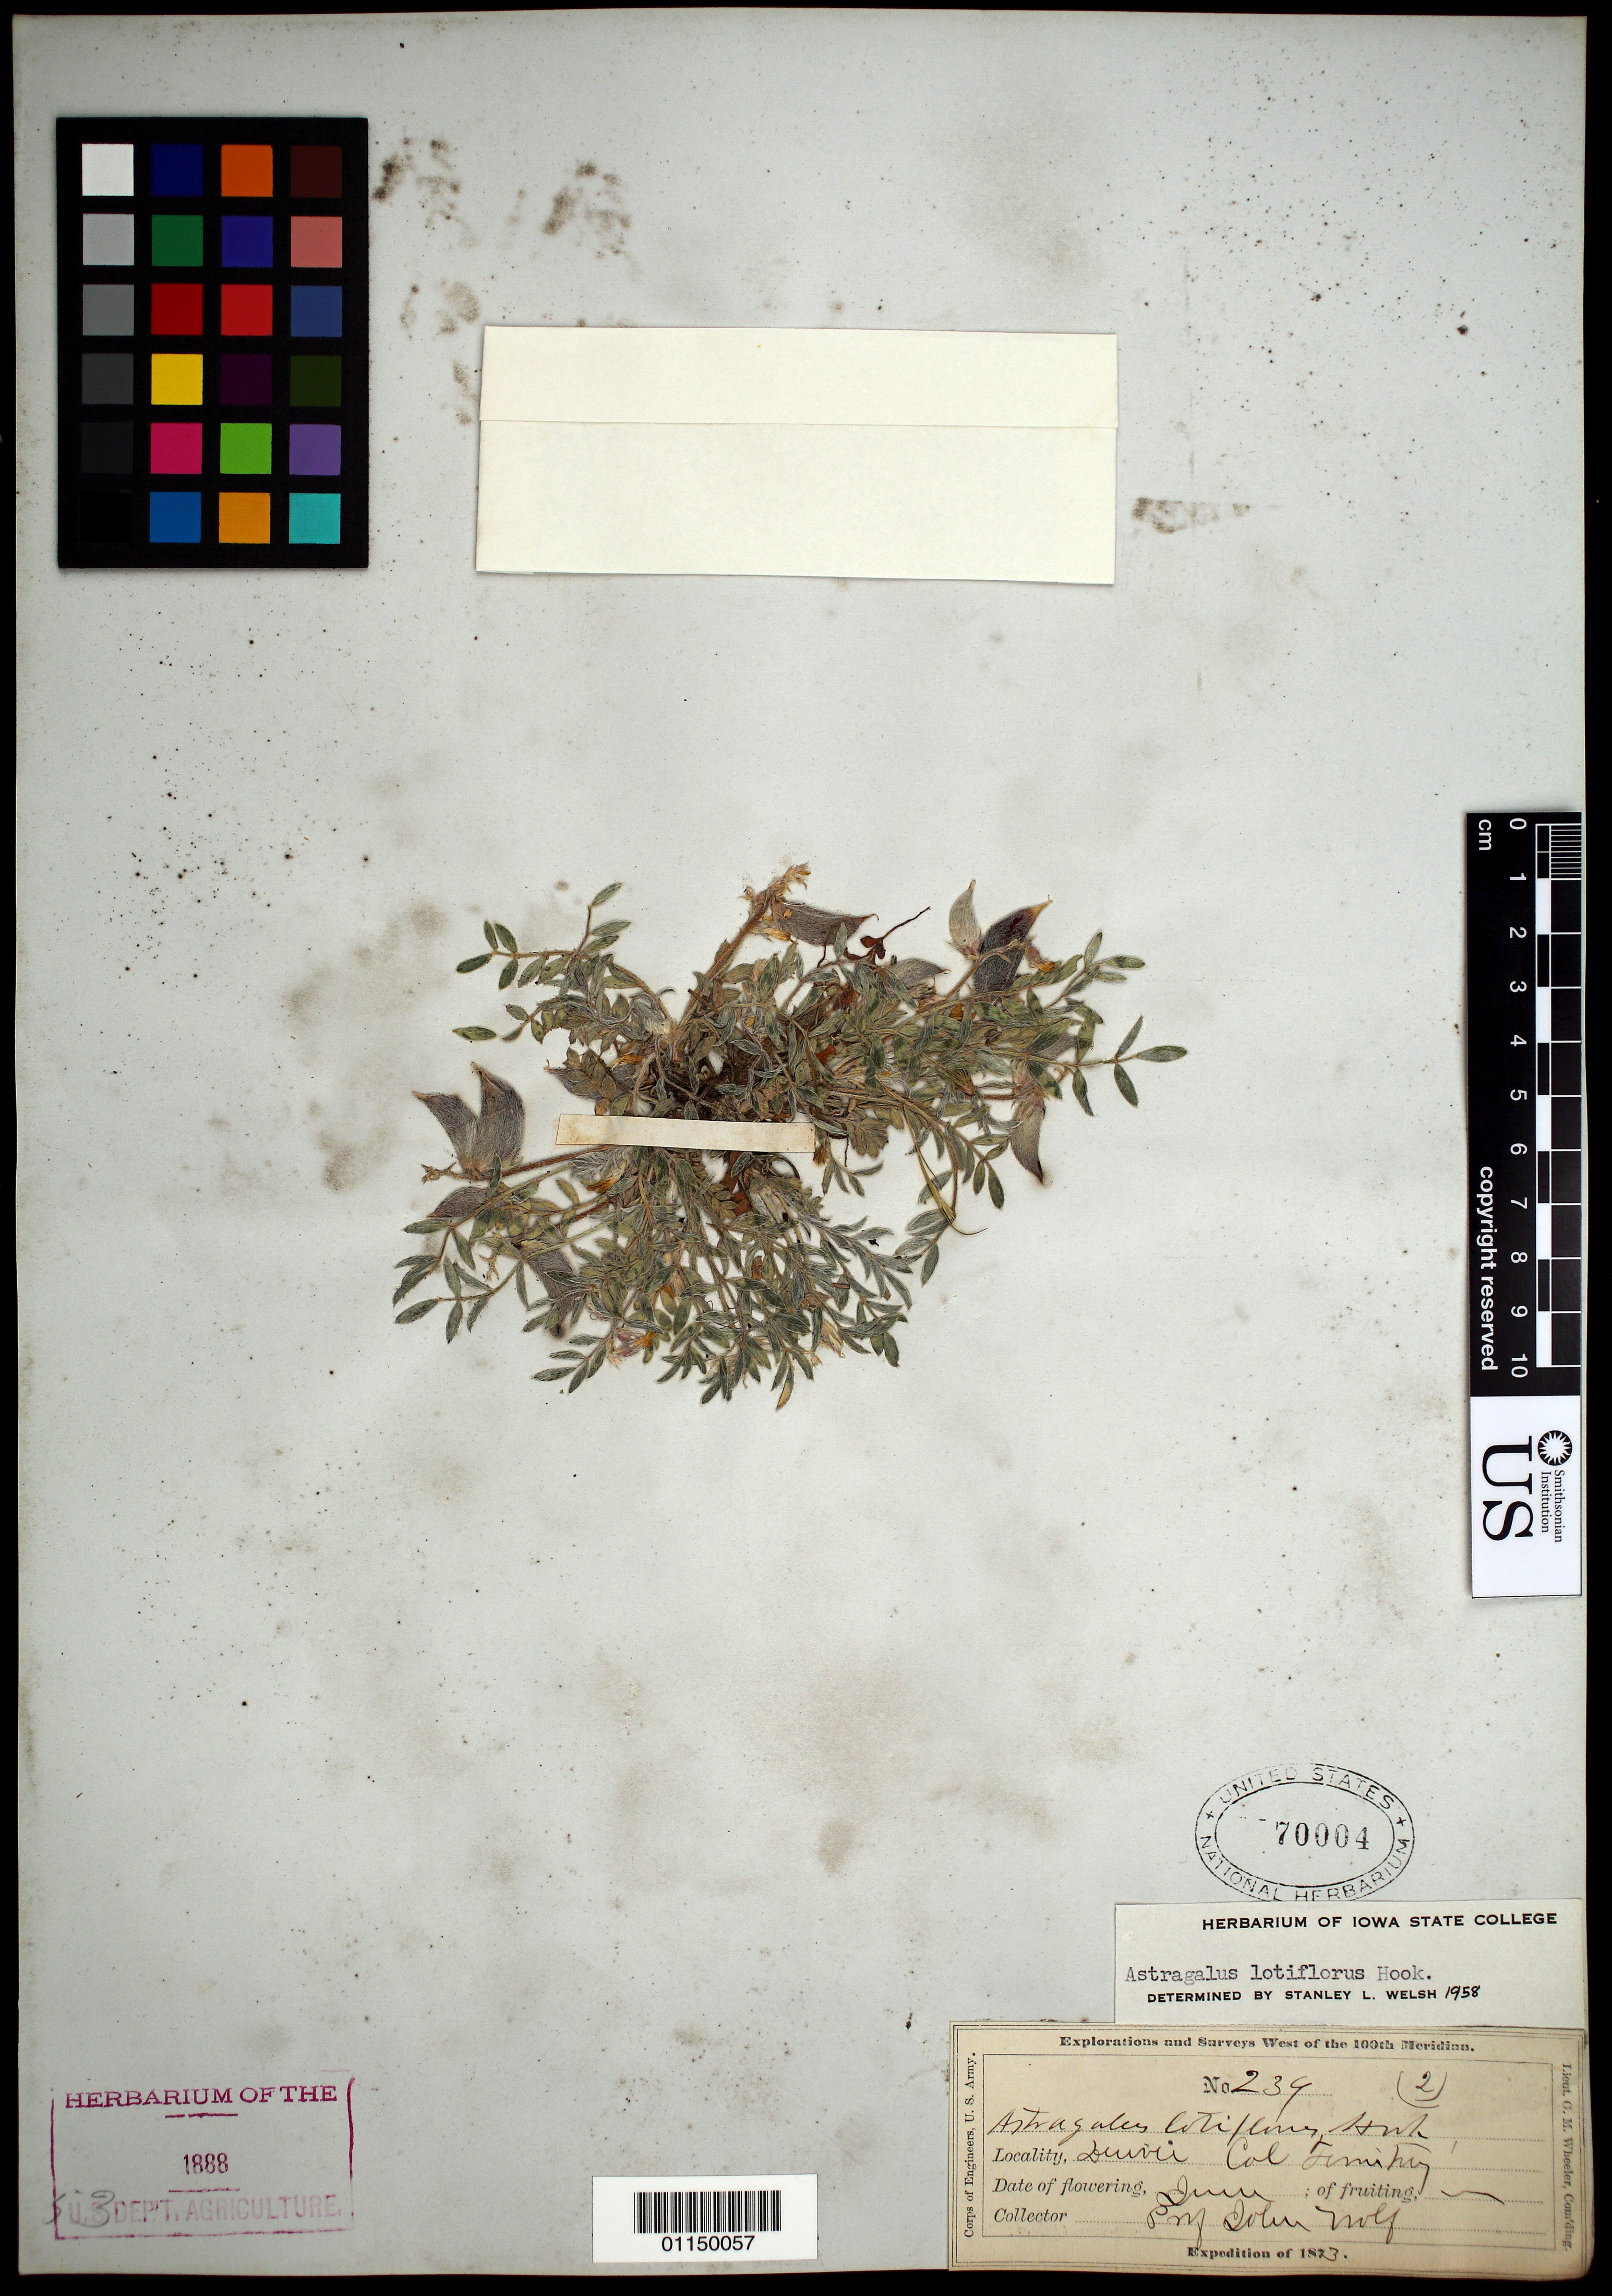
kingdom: Plantae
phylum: Tracheophyta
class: Magnoliopsida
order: Fabales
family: Fabaceae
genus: Astragalus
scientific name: Astragalus lotiflorus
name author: Hook.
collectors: J. Wolf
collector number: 239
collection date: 1873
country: United States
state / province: Colorado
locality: Denver.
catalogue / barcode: US 70004